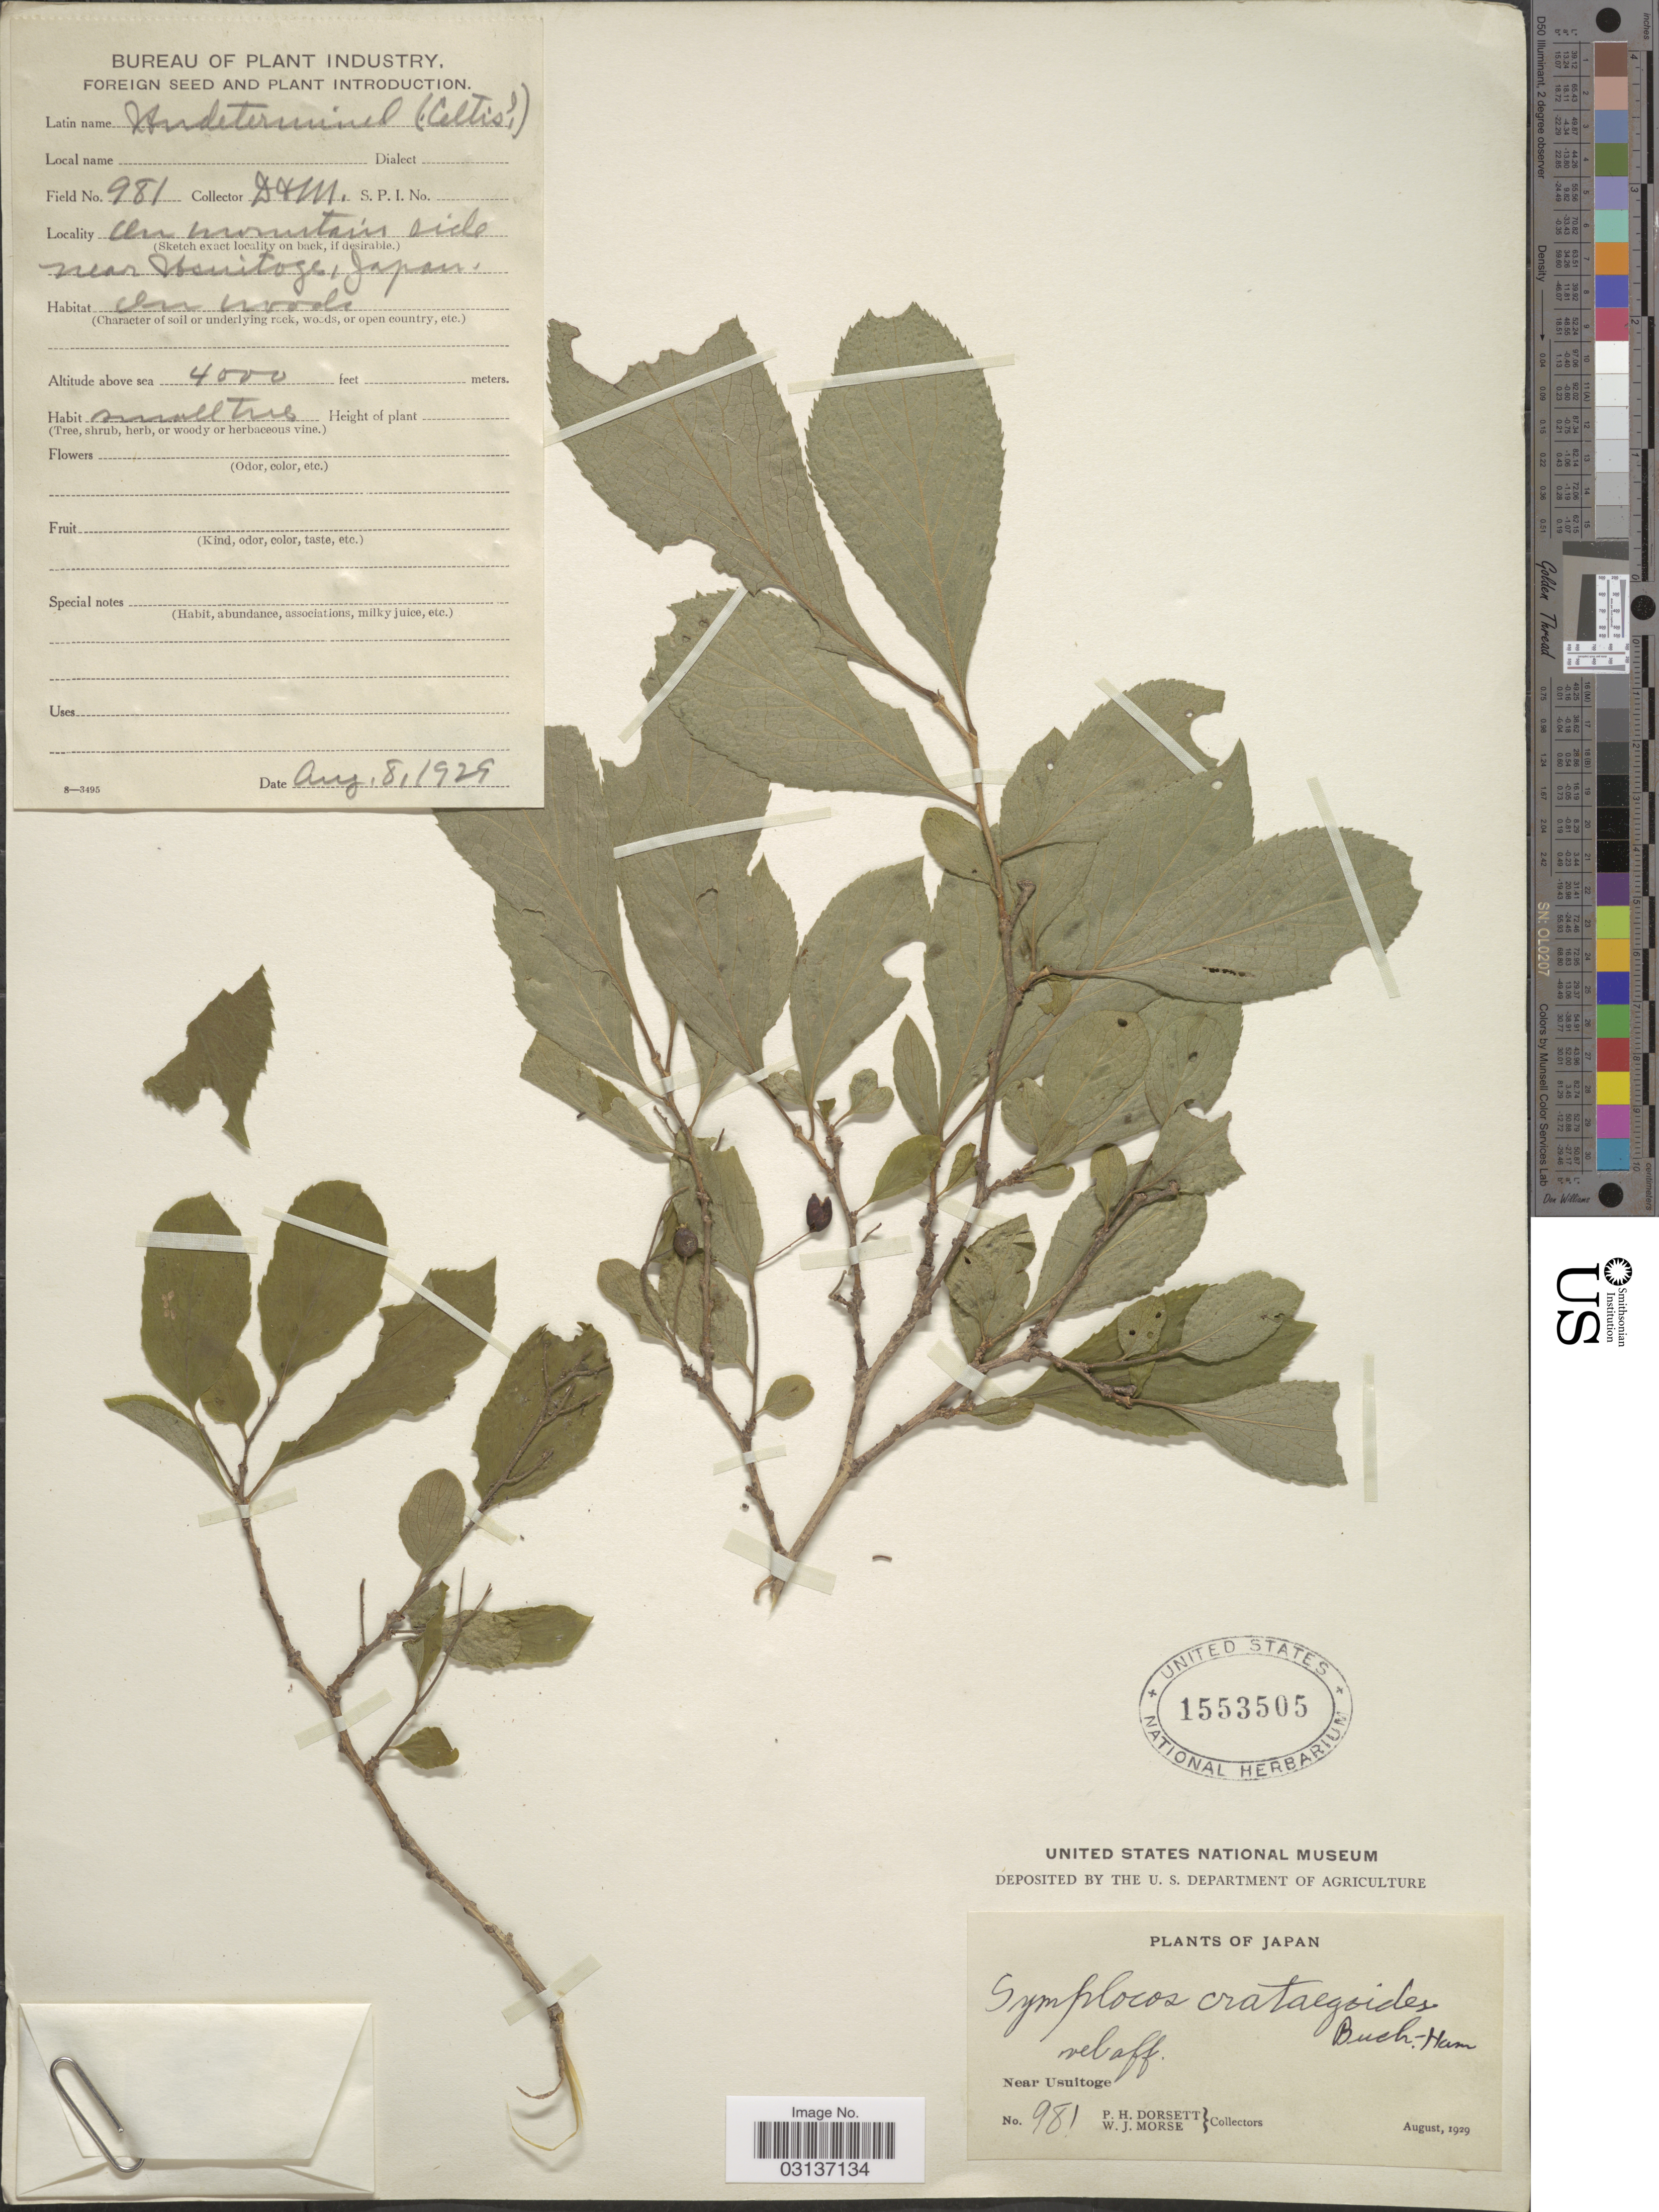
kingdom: Plantae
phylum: Tracheophyta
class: Magnoliopsida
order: Ericales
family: Symplocaceae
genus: Symplocos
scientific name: Symplocos paniculata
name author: Miq.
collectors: P. H. Dorsett & W. J. Morse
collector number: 981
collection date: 1929-08-08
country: Japan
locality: On mountain side near Usuitoge.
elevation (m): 1219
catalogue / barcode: US 1553505